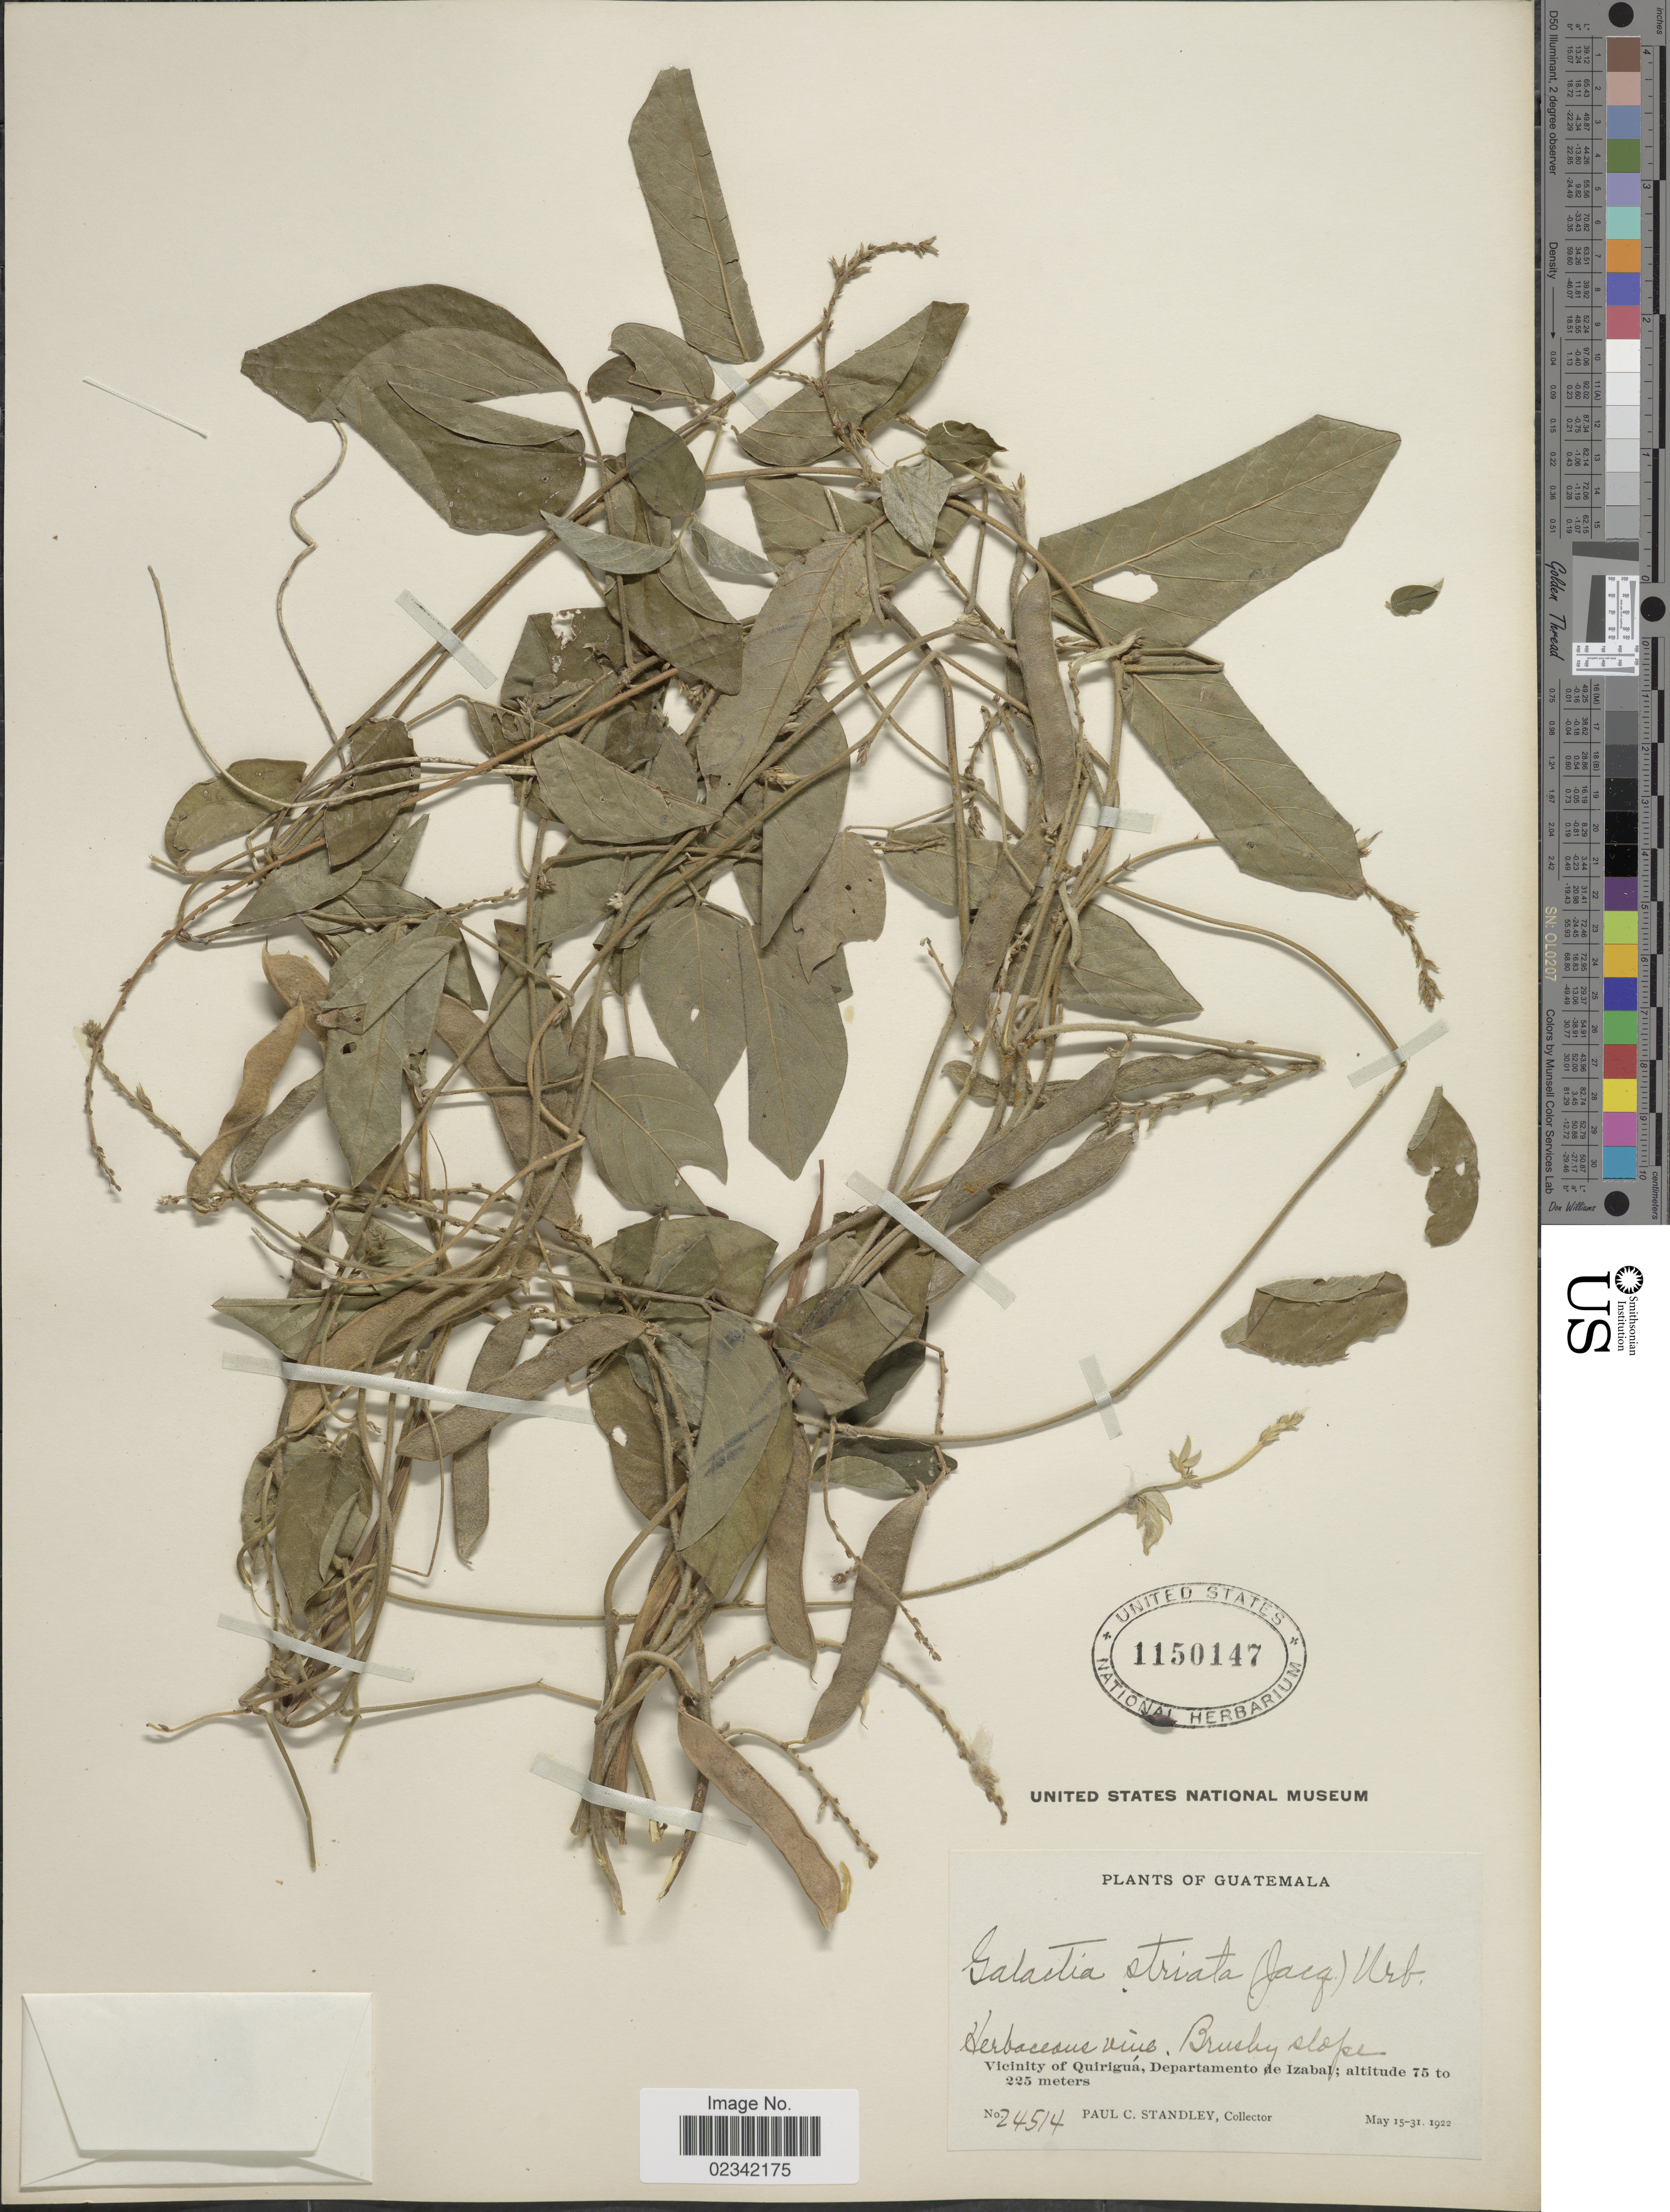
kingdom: Plantae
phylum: Tracheophyta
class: Magnoliopsida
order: Fabales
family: Fabaceae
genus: Galactia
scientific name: Galactia striata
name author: (Jacq.) Urb.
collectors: P. C. Standley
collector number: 24514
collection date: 1922-05-15/1922-05-31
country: Guatemala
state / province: Izabal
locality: Vicinity of Quirigua, Departamento de Izabal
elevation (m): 75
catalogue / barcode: US 1150147